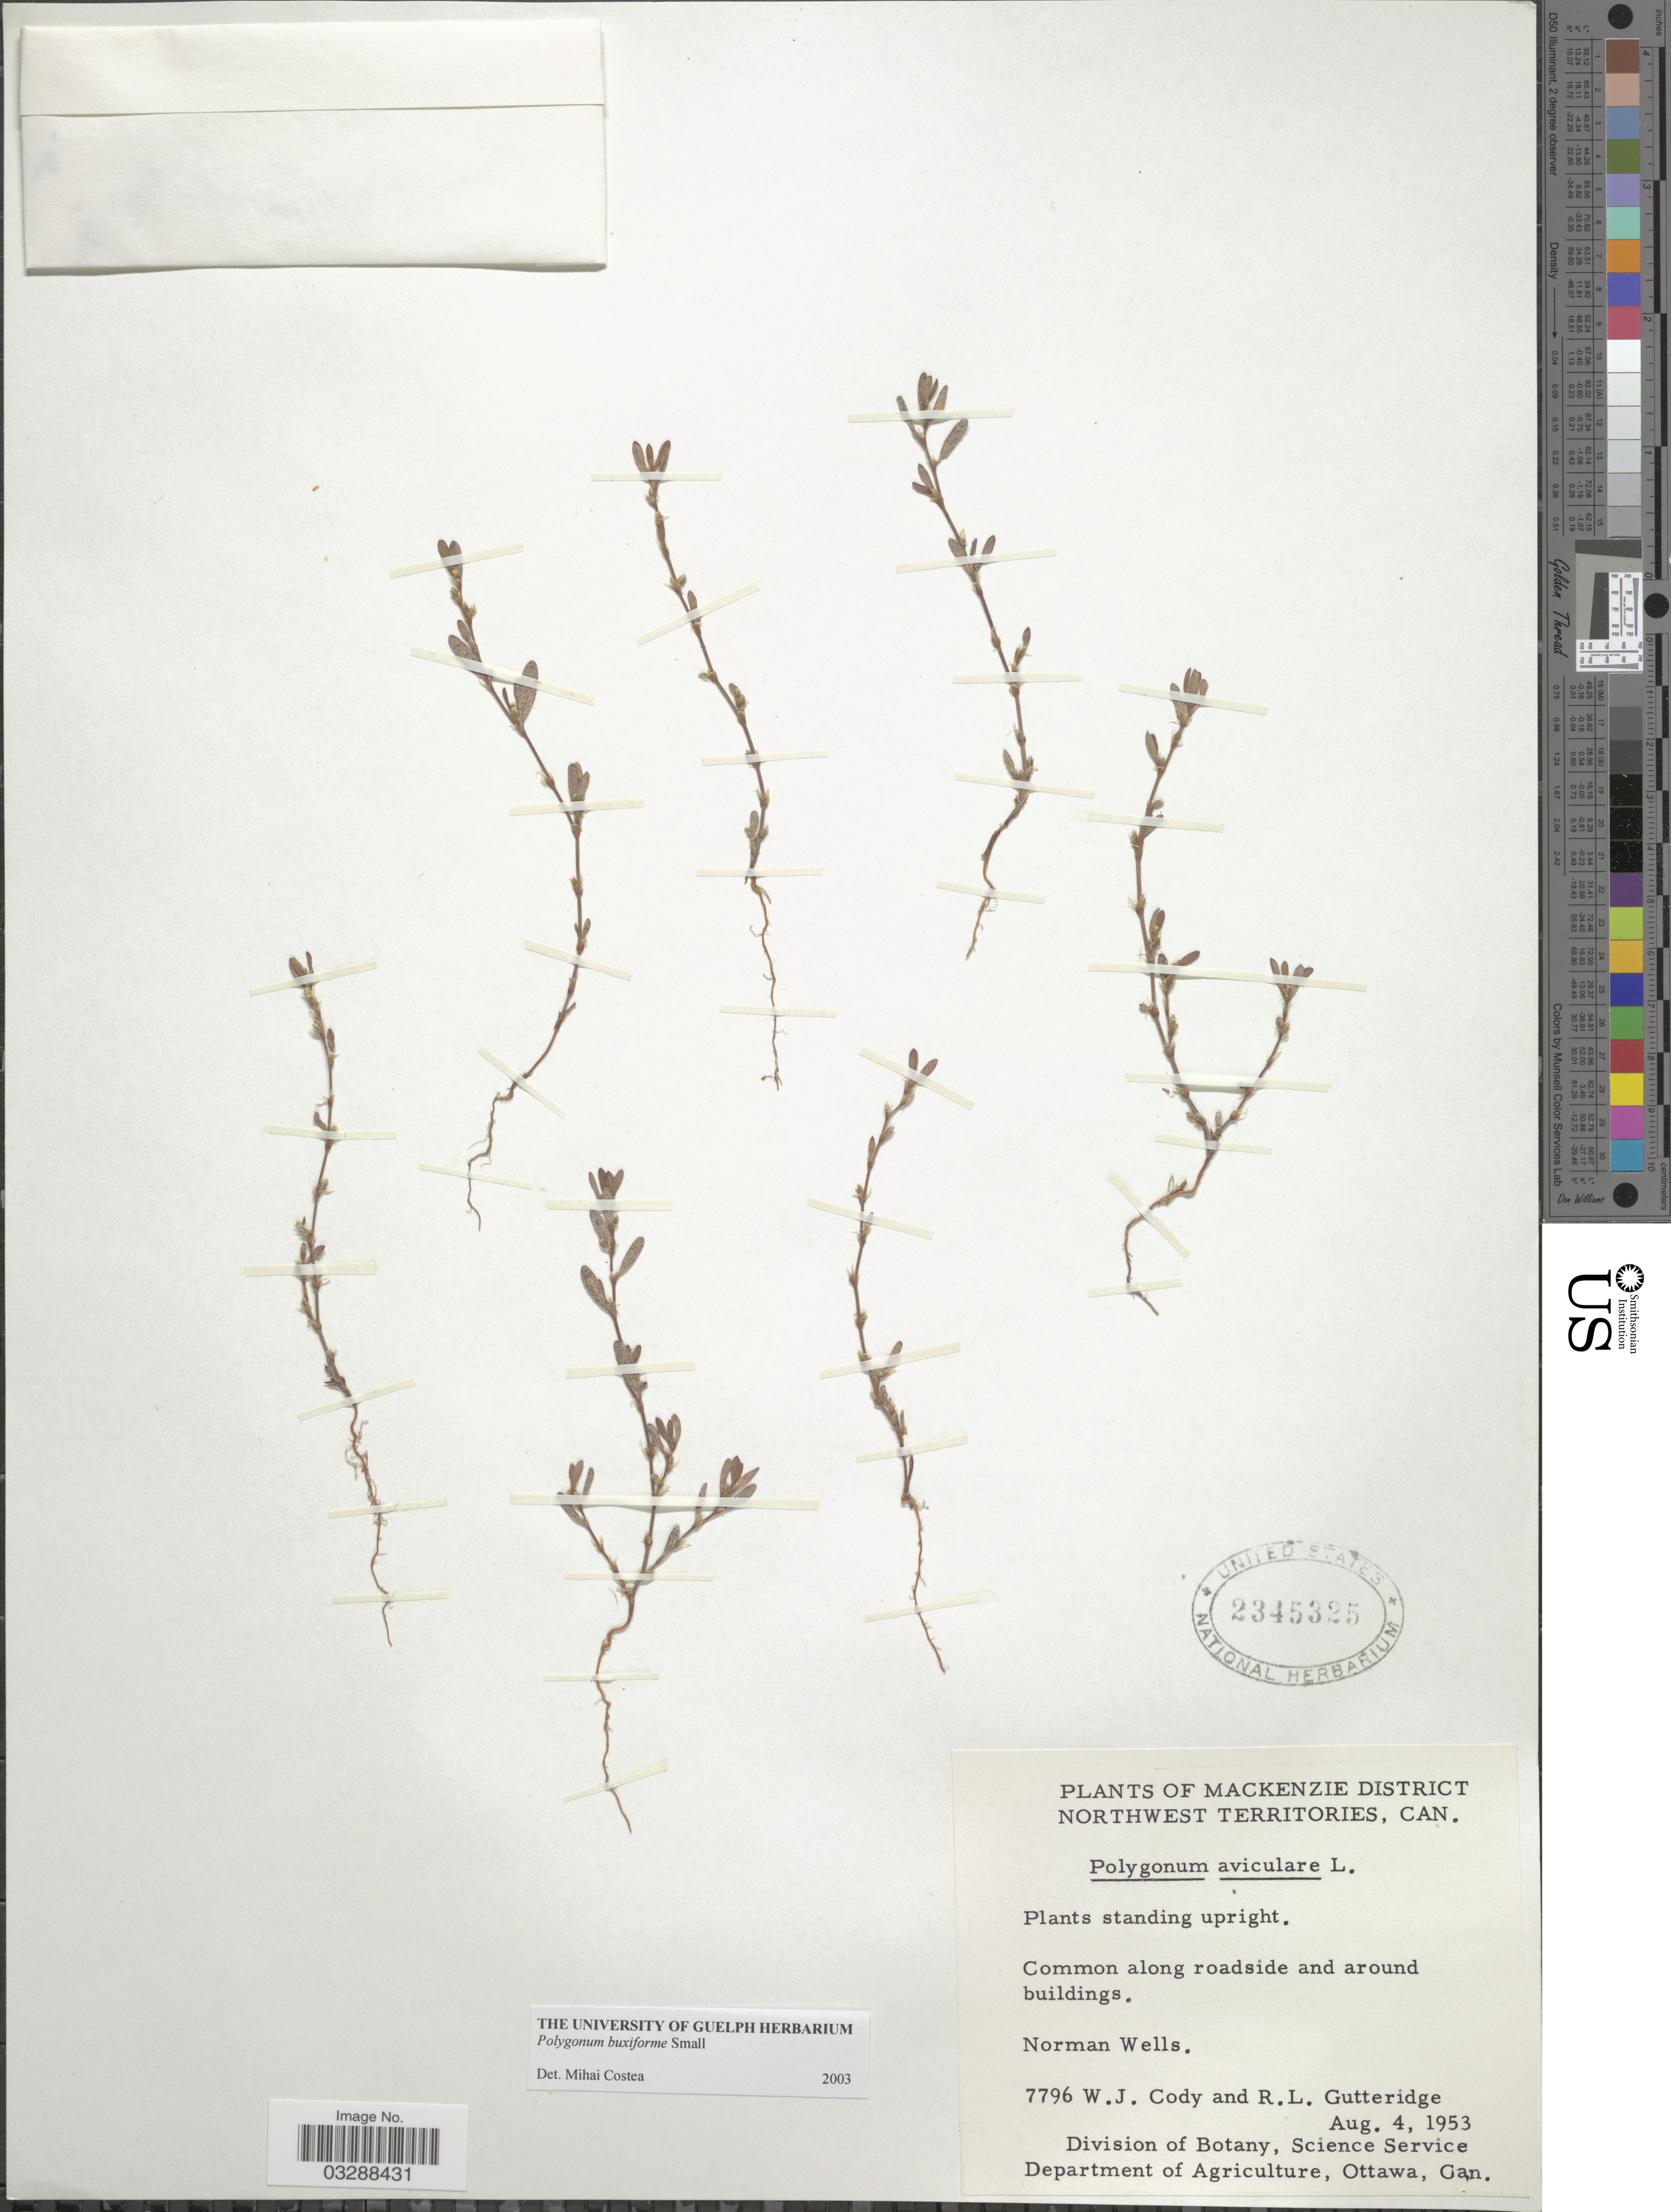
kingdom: Plantae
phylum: Tracheophyta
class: Magnoliopsida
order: Caryophyllales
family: Polygonaceae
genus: Polygonum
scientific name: Polygonum buxiforme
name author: Small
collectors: W. Cody & R. Gutteridge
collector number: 7796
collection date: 1953-08-04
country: Canada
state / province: Northwest Territories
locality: Mackenzie District, Norman Wells. Along roadside and around buildings.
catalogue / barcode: US 2345325